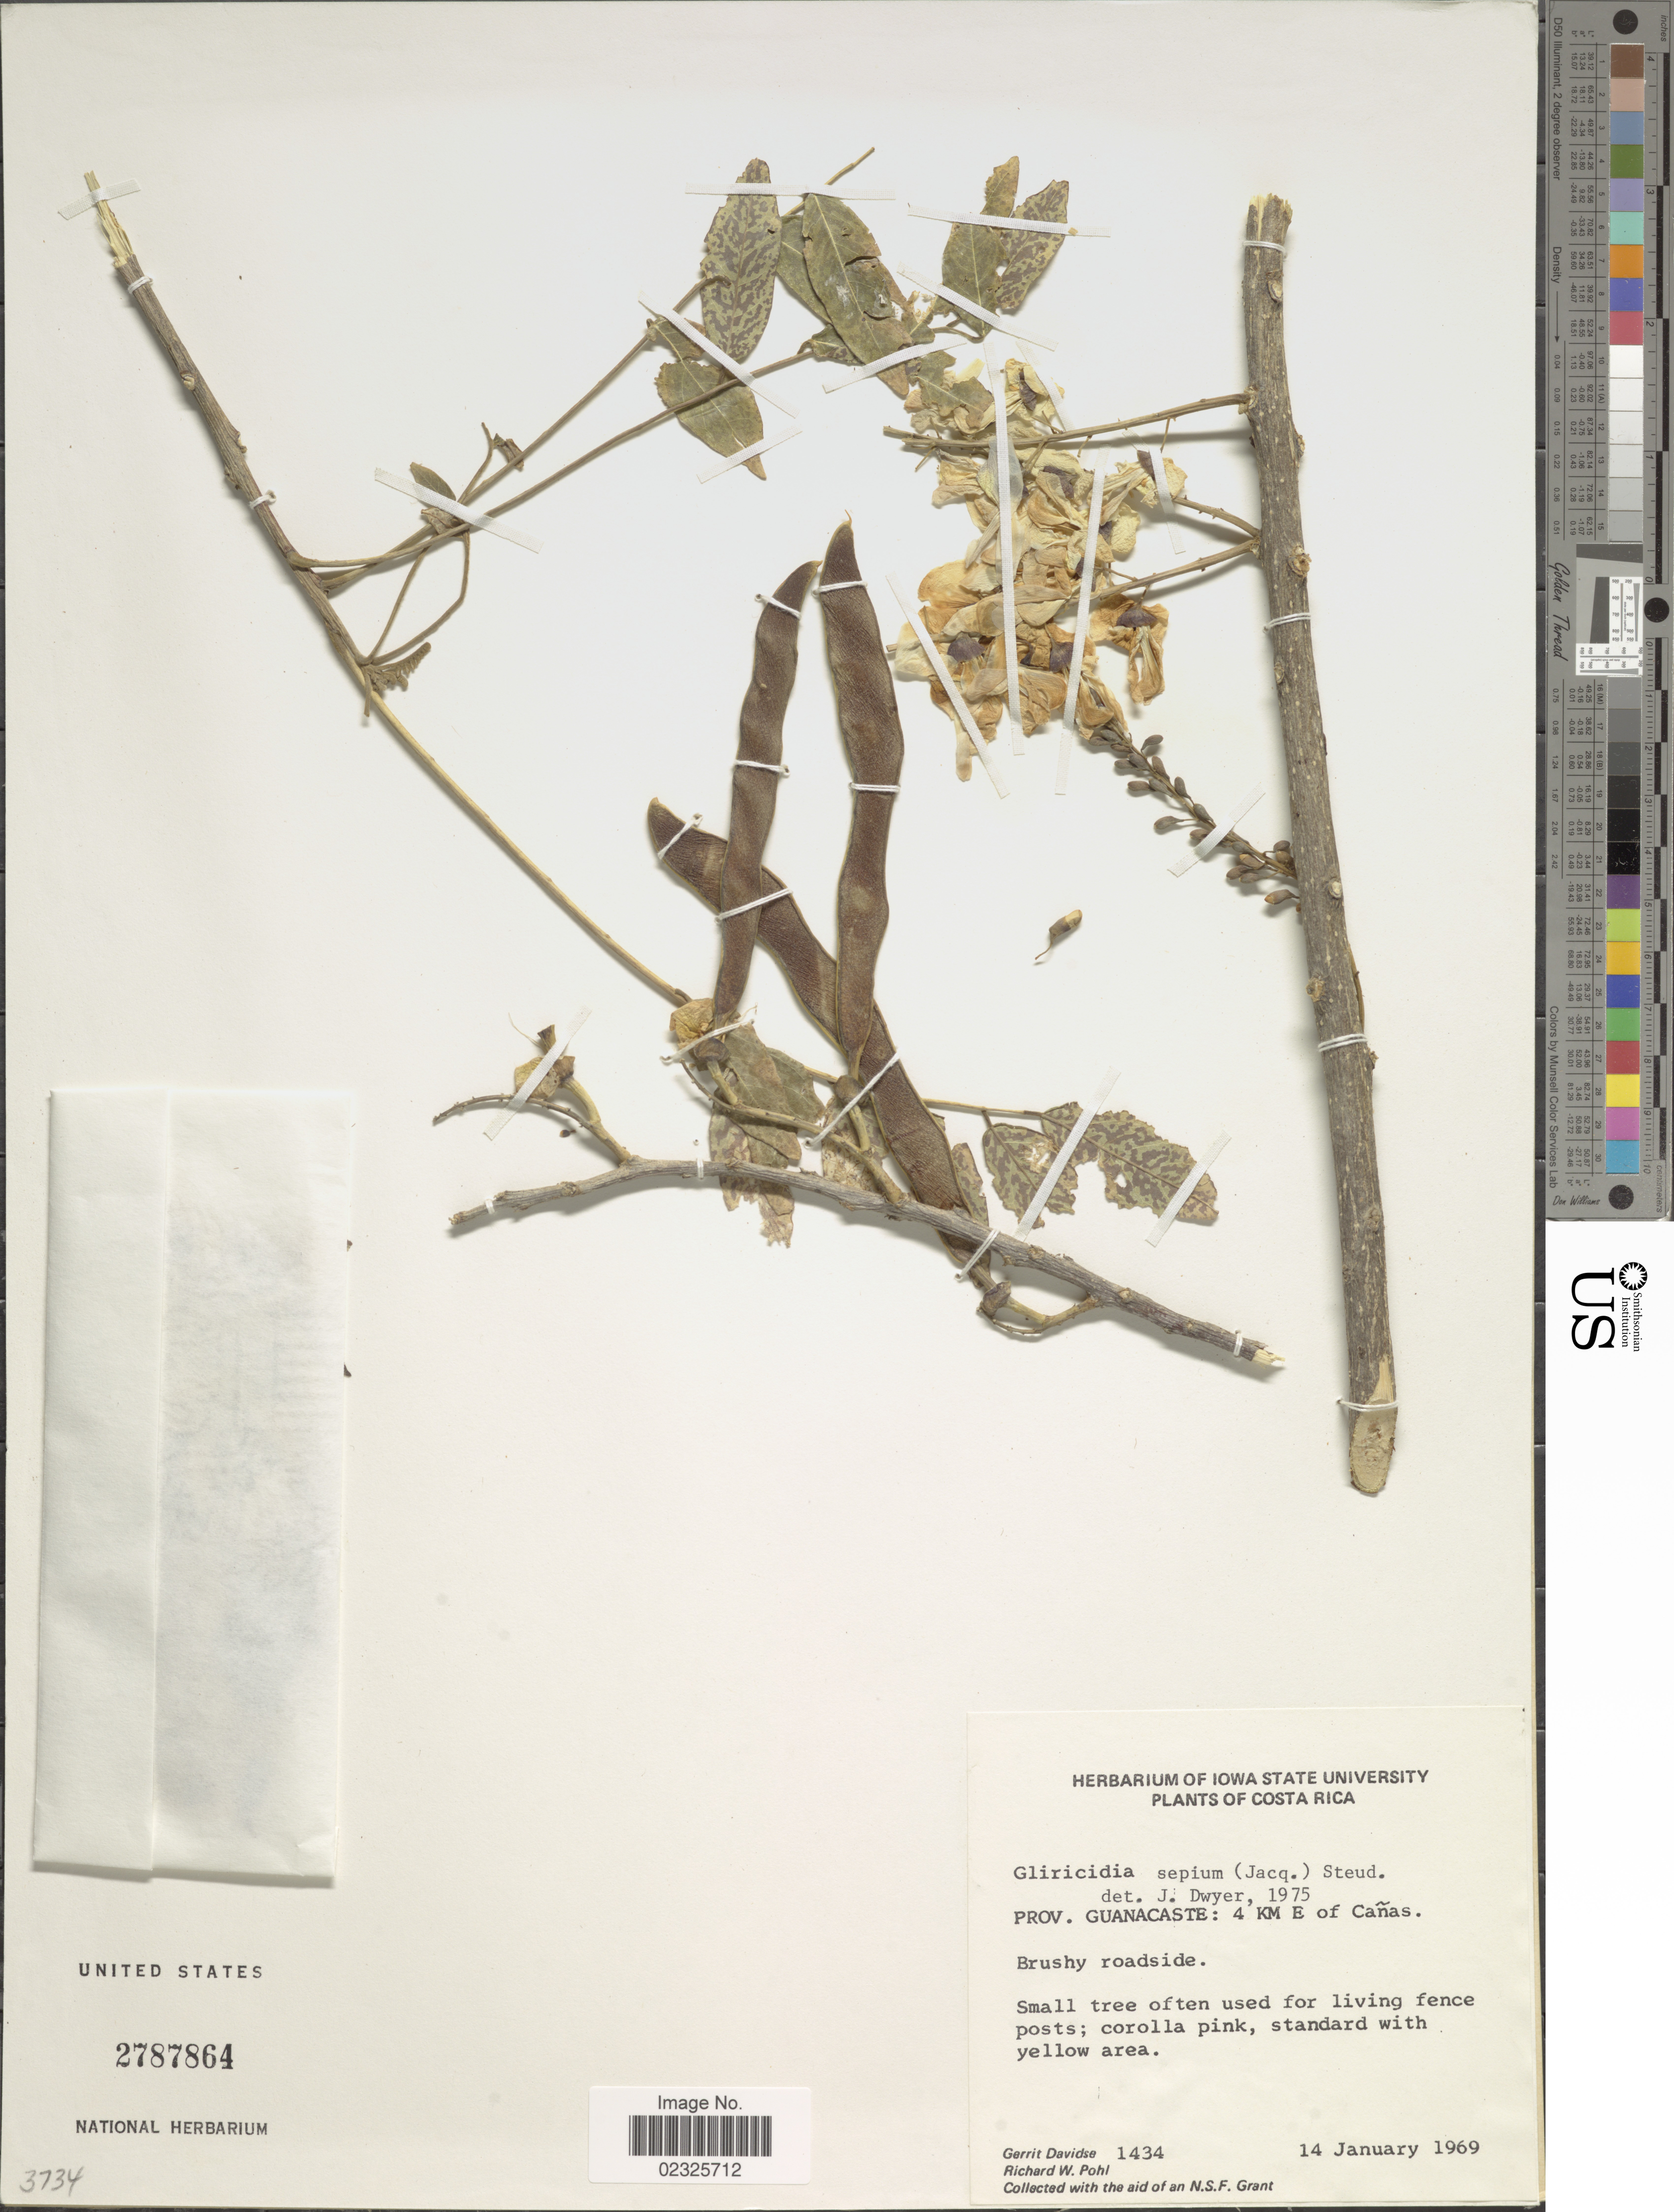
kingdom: Plantae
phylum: Tracheophyta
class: Magnoliopsida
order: Fabales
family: Fabaceae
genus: Gliricidia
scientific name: Gliricidia sepium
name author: (Jacq.) Kunth ex Walp.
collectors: G. Davidse & R. W. Pohl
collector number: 1434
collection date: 1969-01-14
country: Costa Rica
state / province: Guanacaste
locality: Prov. Guanacaste: 4 km E of Canas.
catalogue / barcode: US 2787864